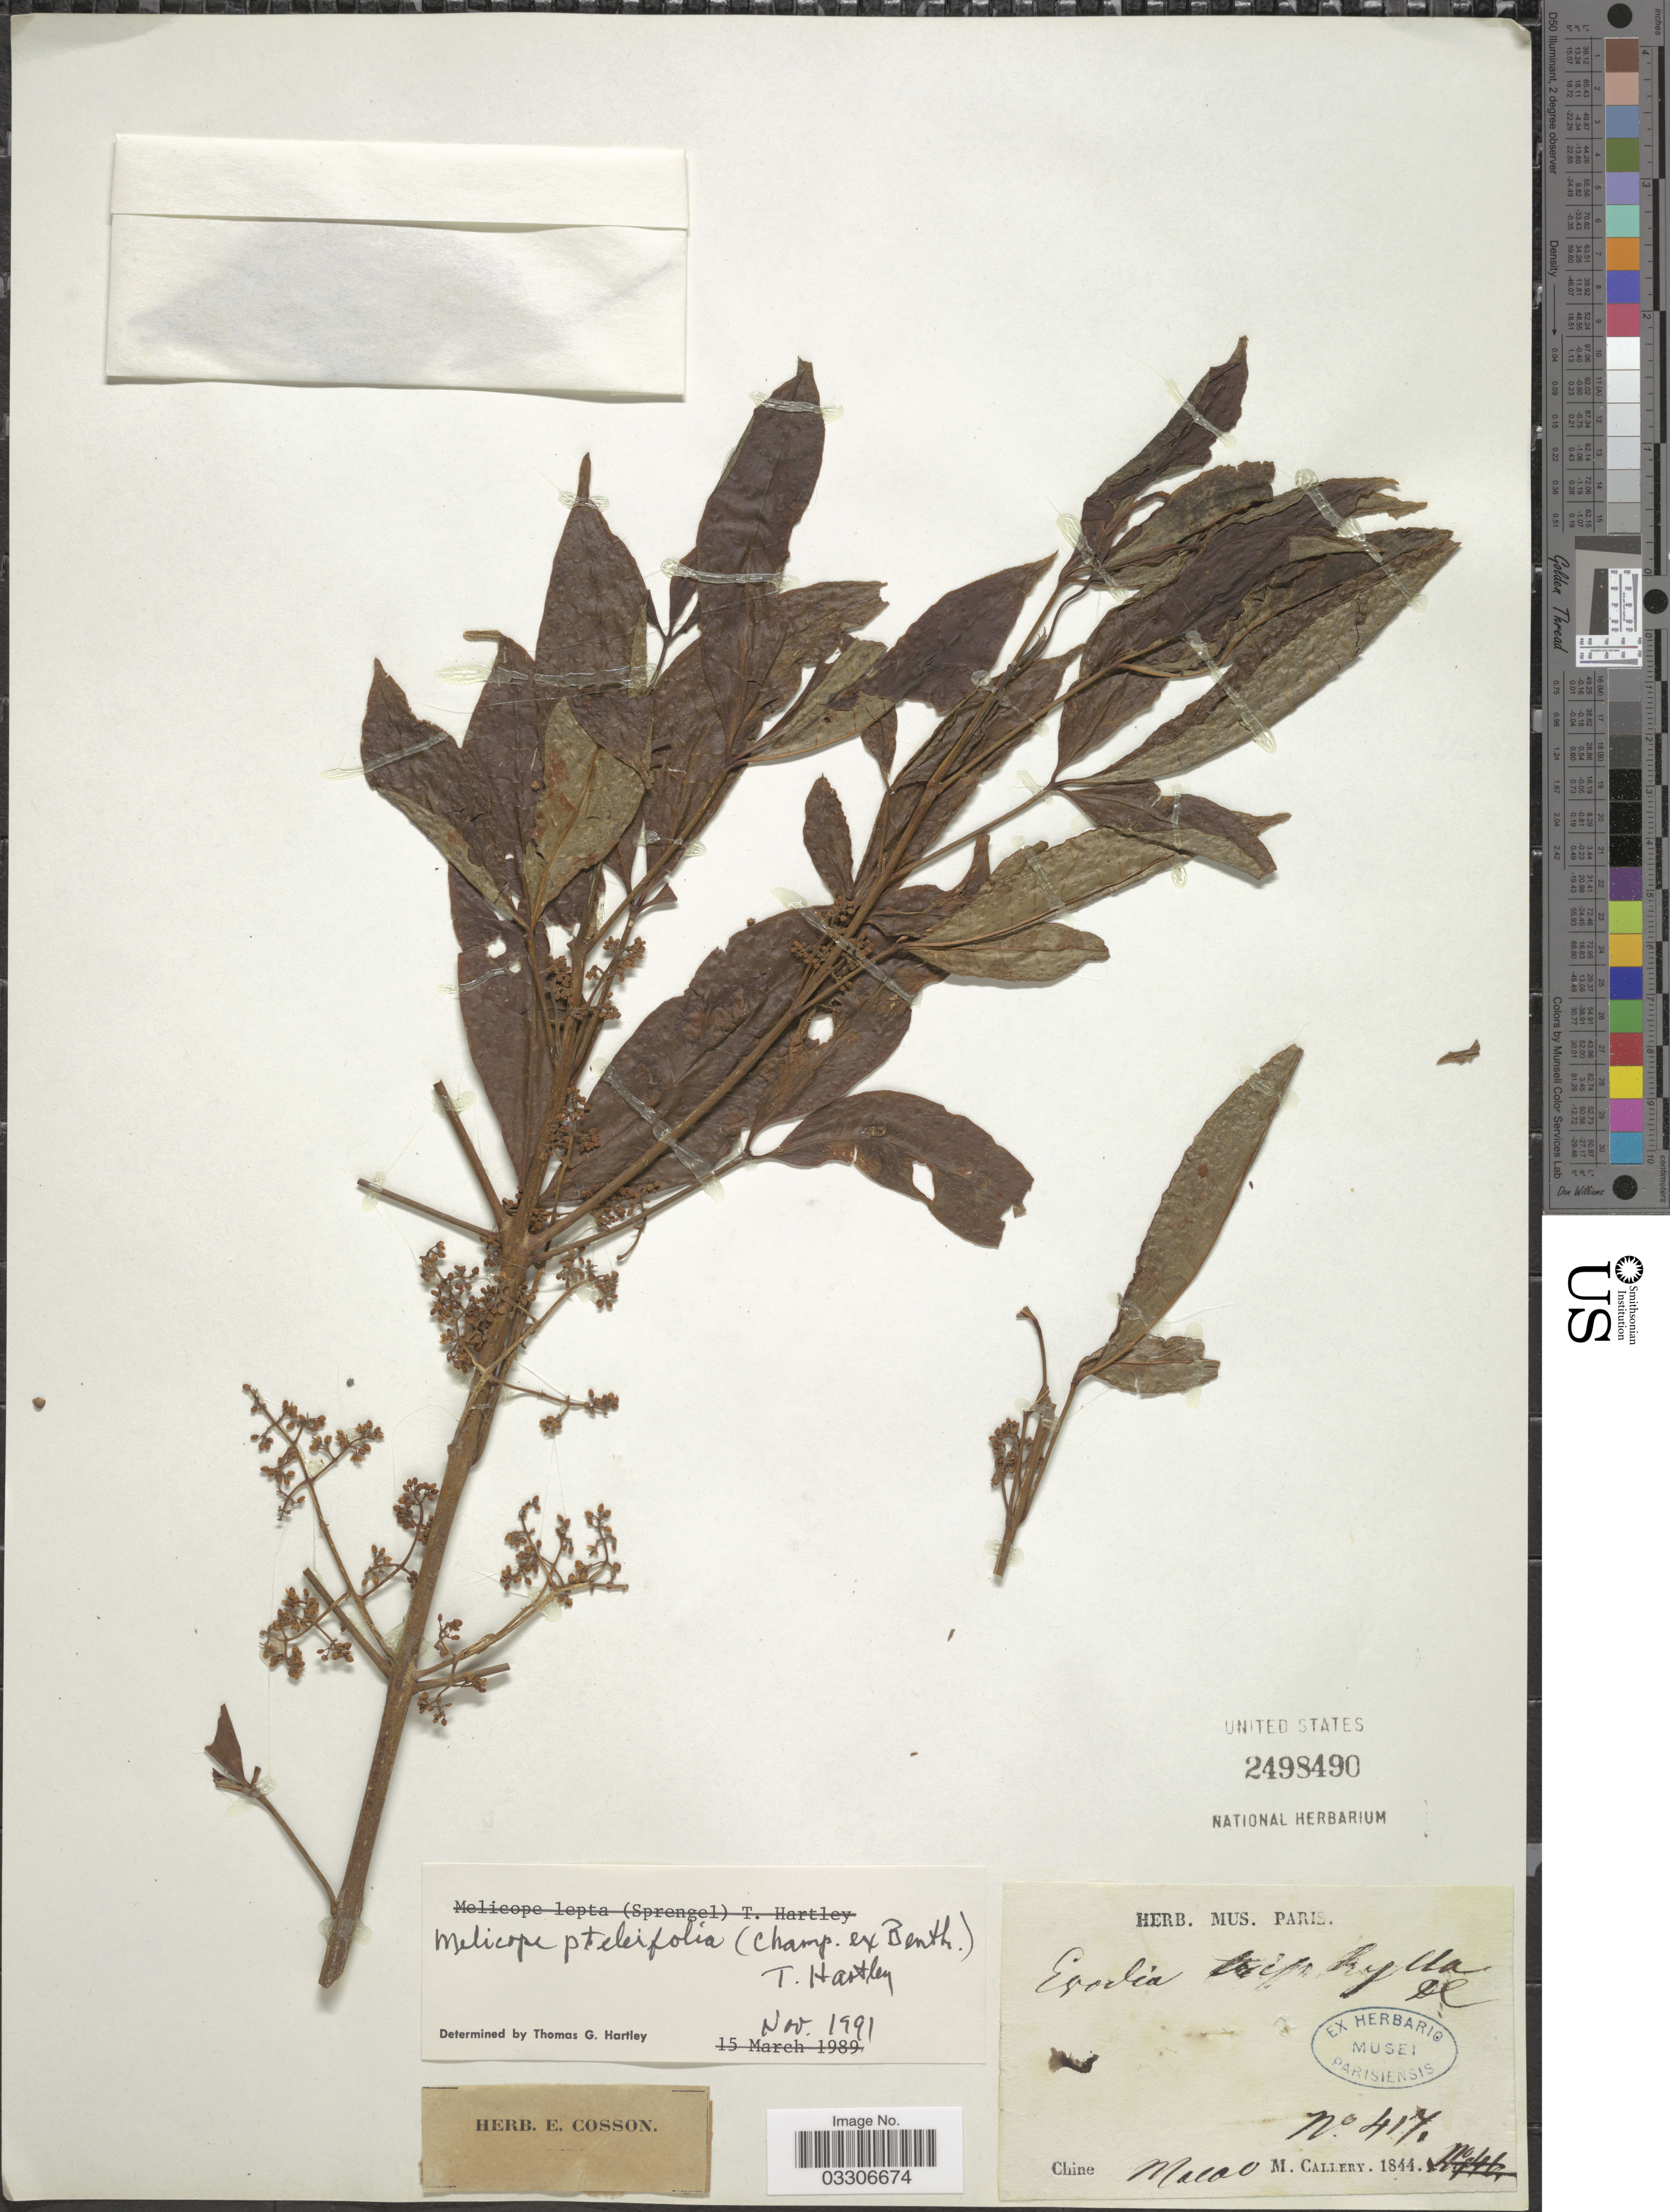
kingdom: Plantae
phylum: Tracheophyta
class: Magnoliopsida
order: Sapindales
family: Rutaceae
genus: Melicope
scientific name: Melicope pteleifolia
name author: (Champ. ex Benth.) T.G. Hartley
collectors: M. Callery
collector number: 417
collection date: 1844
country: China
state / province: Macau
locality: Macao.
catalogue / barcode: US 2498490